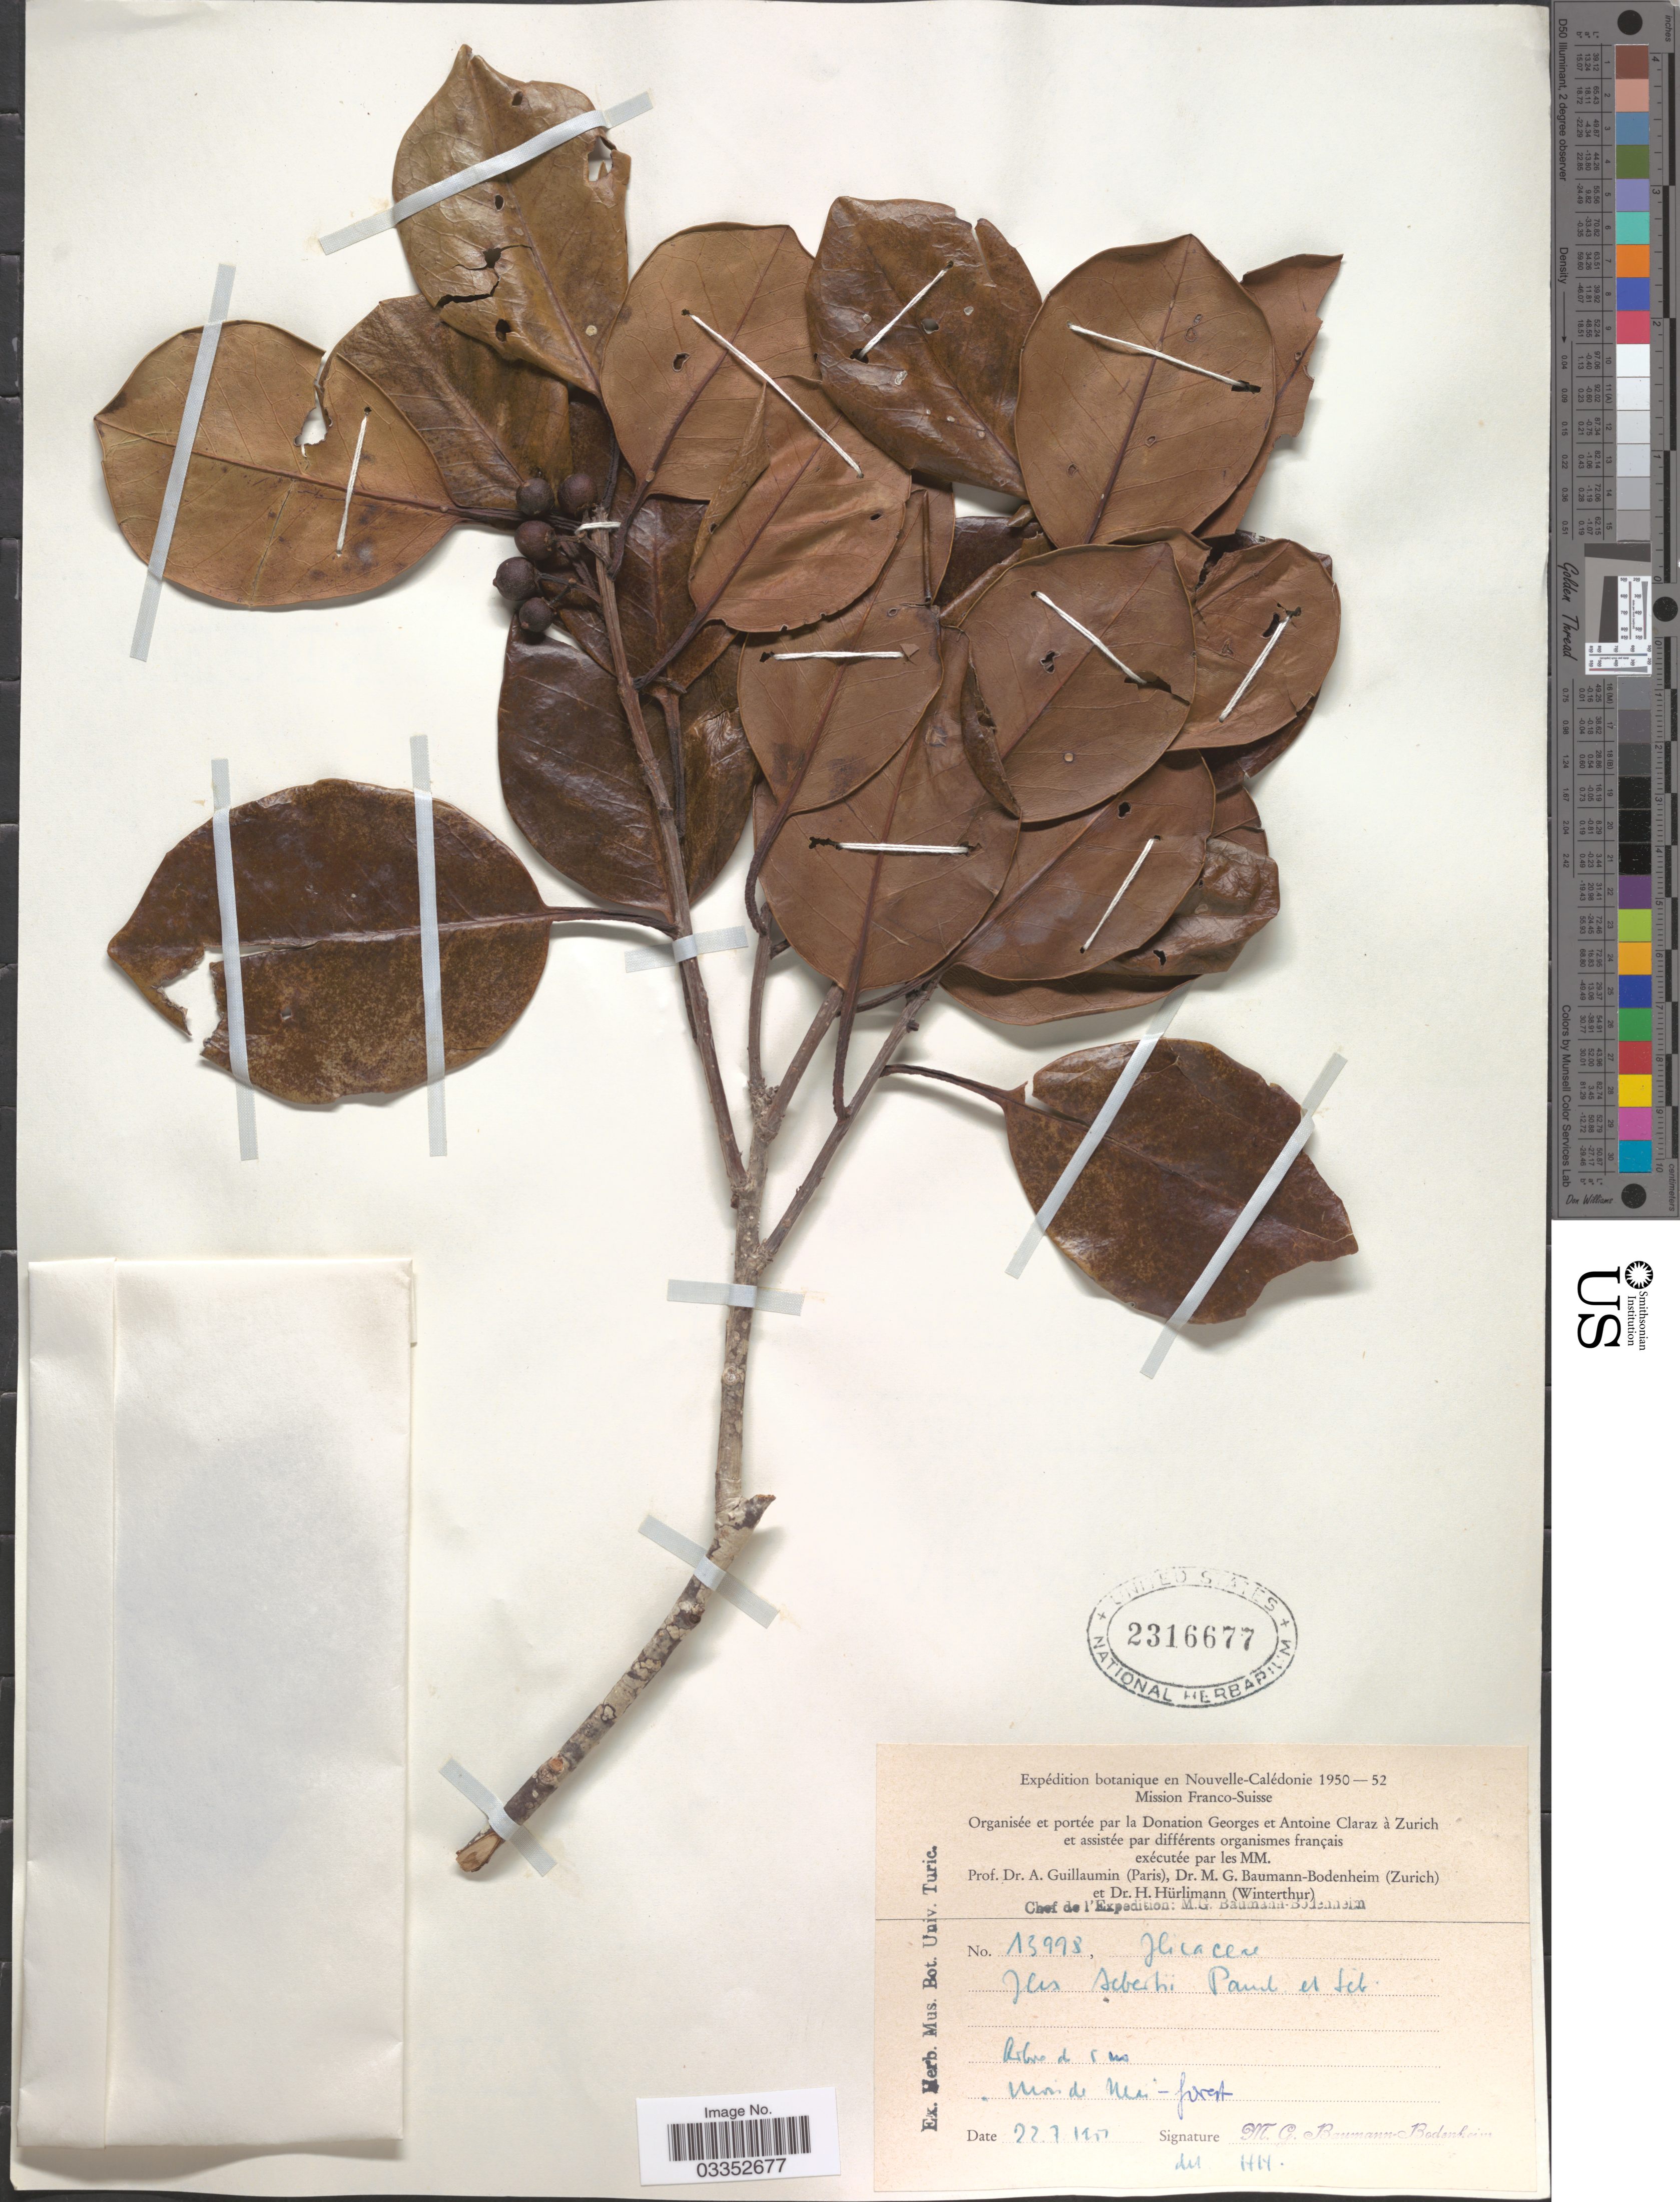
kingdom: Plantae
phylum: Tracheophyta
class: Magnoliopsida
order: Aquifoliales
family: Aquifoliaceae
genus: Ilex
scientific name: Ilex sebertii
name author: Pancher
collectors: M. G. Baumann-Bodenheim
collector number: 13998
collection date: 1951-07-22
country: New Caledonia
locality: Nouvelle-Calédonie. Mois de Mai-forest.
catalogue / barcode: US 2316677